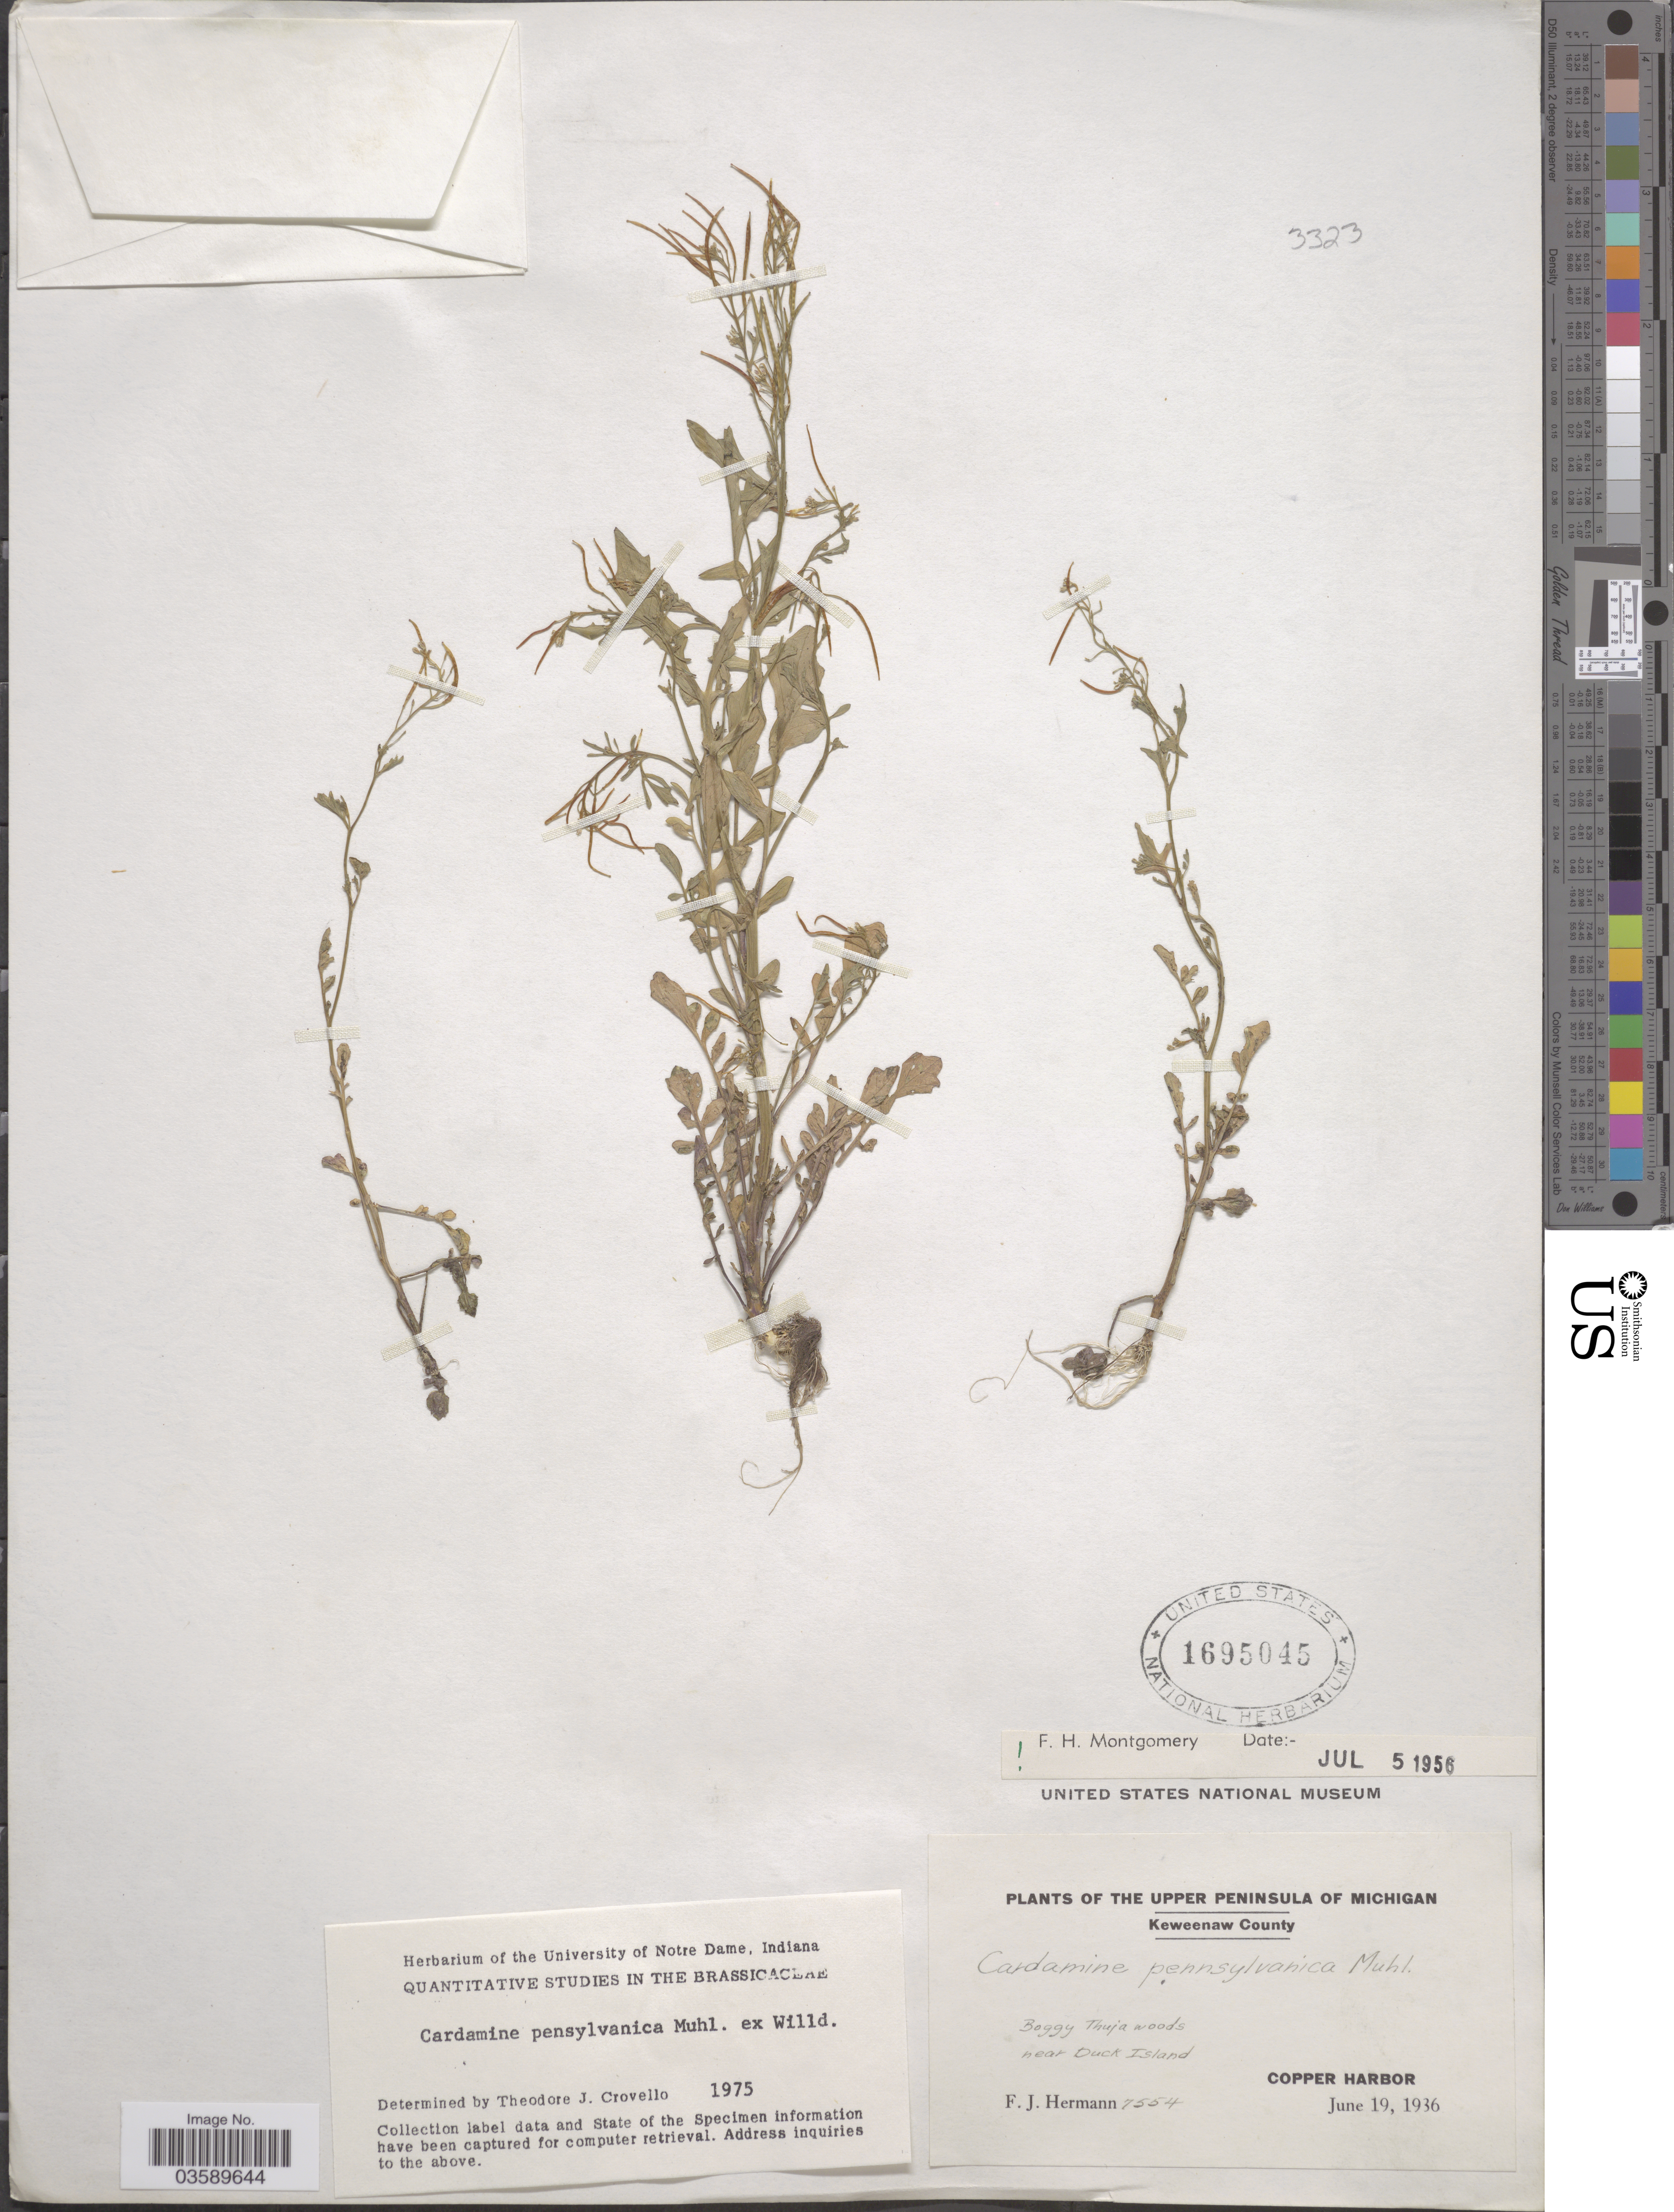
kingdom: Plantae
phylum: Tracheophyta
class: Magnoliopsida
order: Brassicales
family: Brassicaceae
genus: Cardamine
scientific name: Cardamine pensylvanica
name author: Muhl. ex Willd.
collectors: F. J. Hermann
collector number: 7554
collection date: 1936-06-19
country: United States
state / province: Michigan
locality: The Upper Peninsula of Michigan. Keweenaw County. Boggy Thuja woods near Duck Island. Copper Harbor.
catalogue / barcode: US 1695045